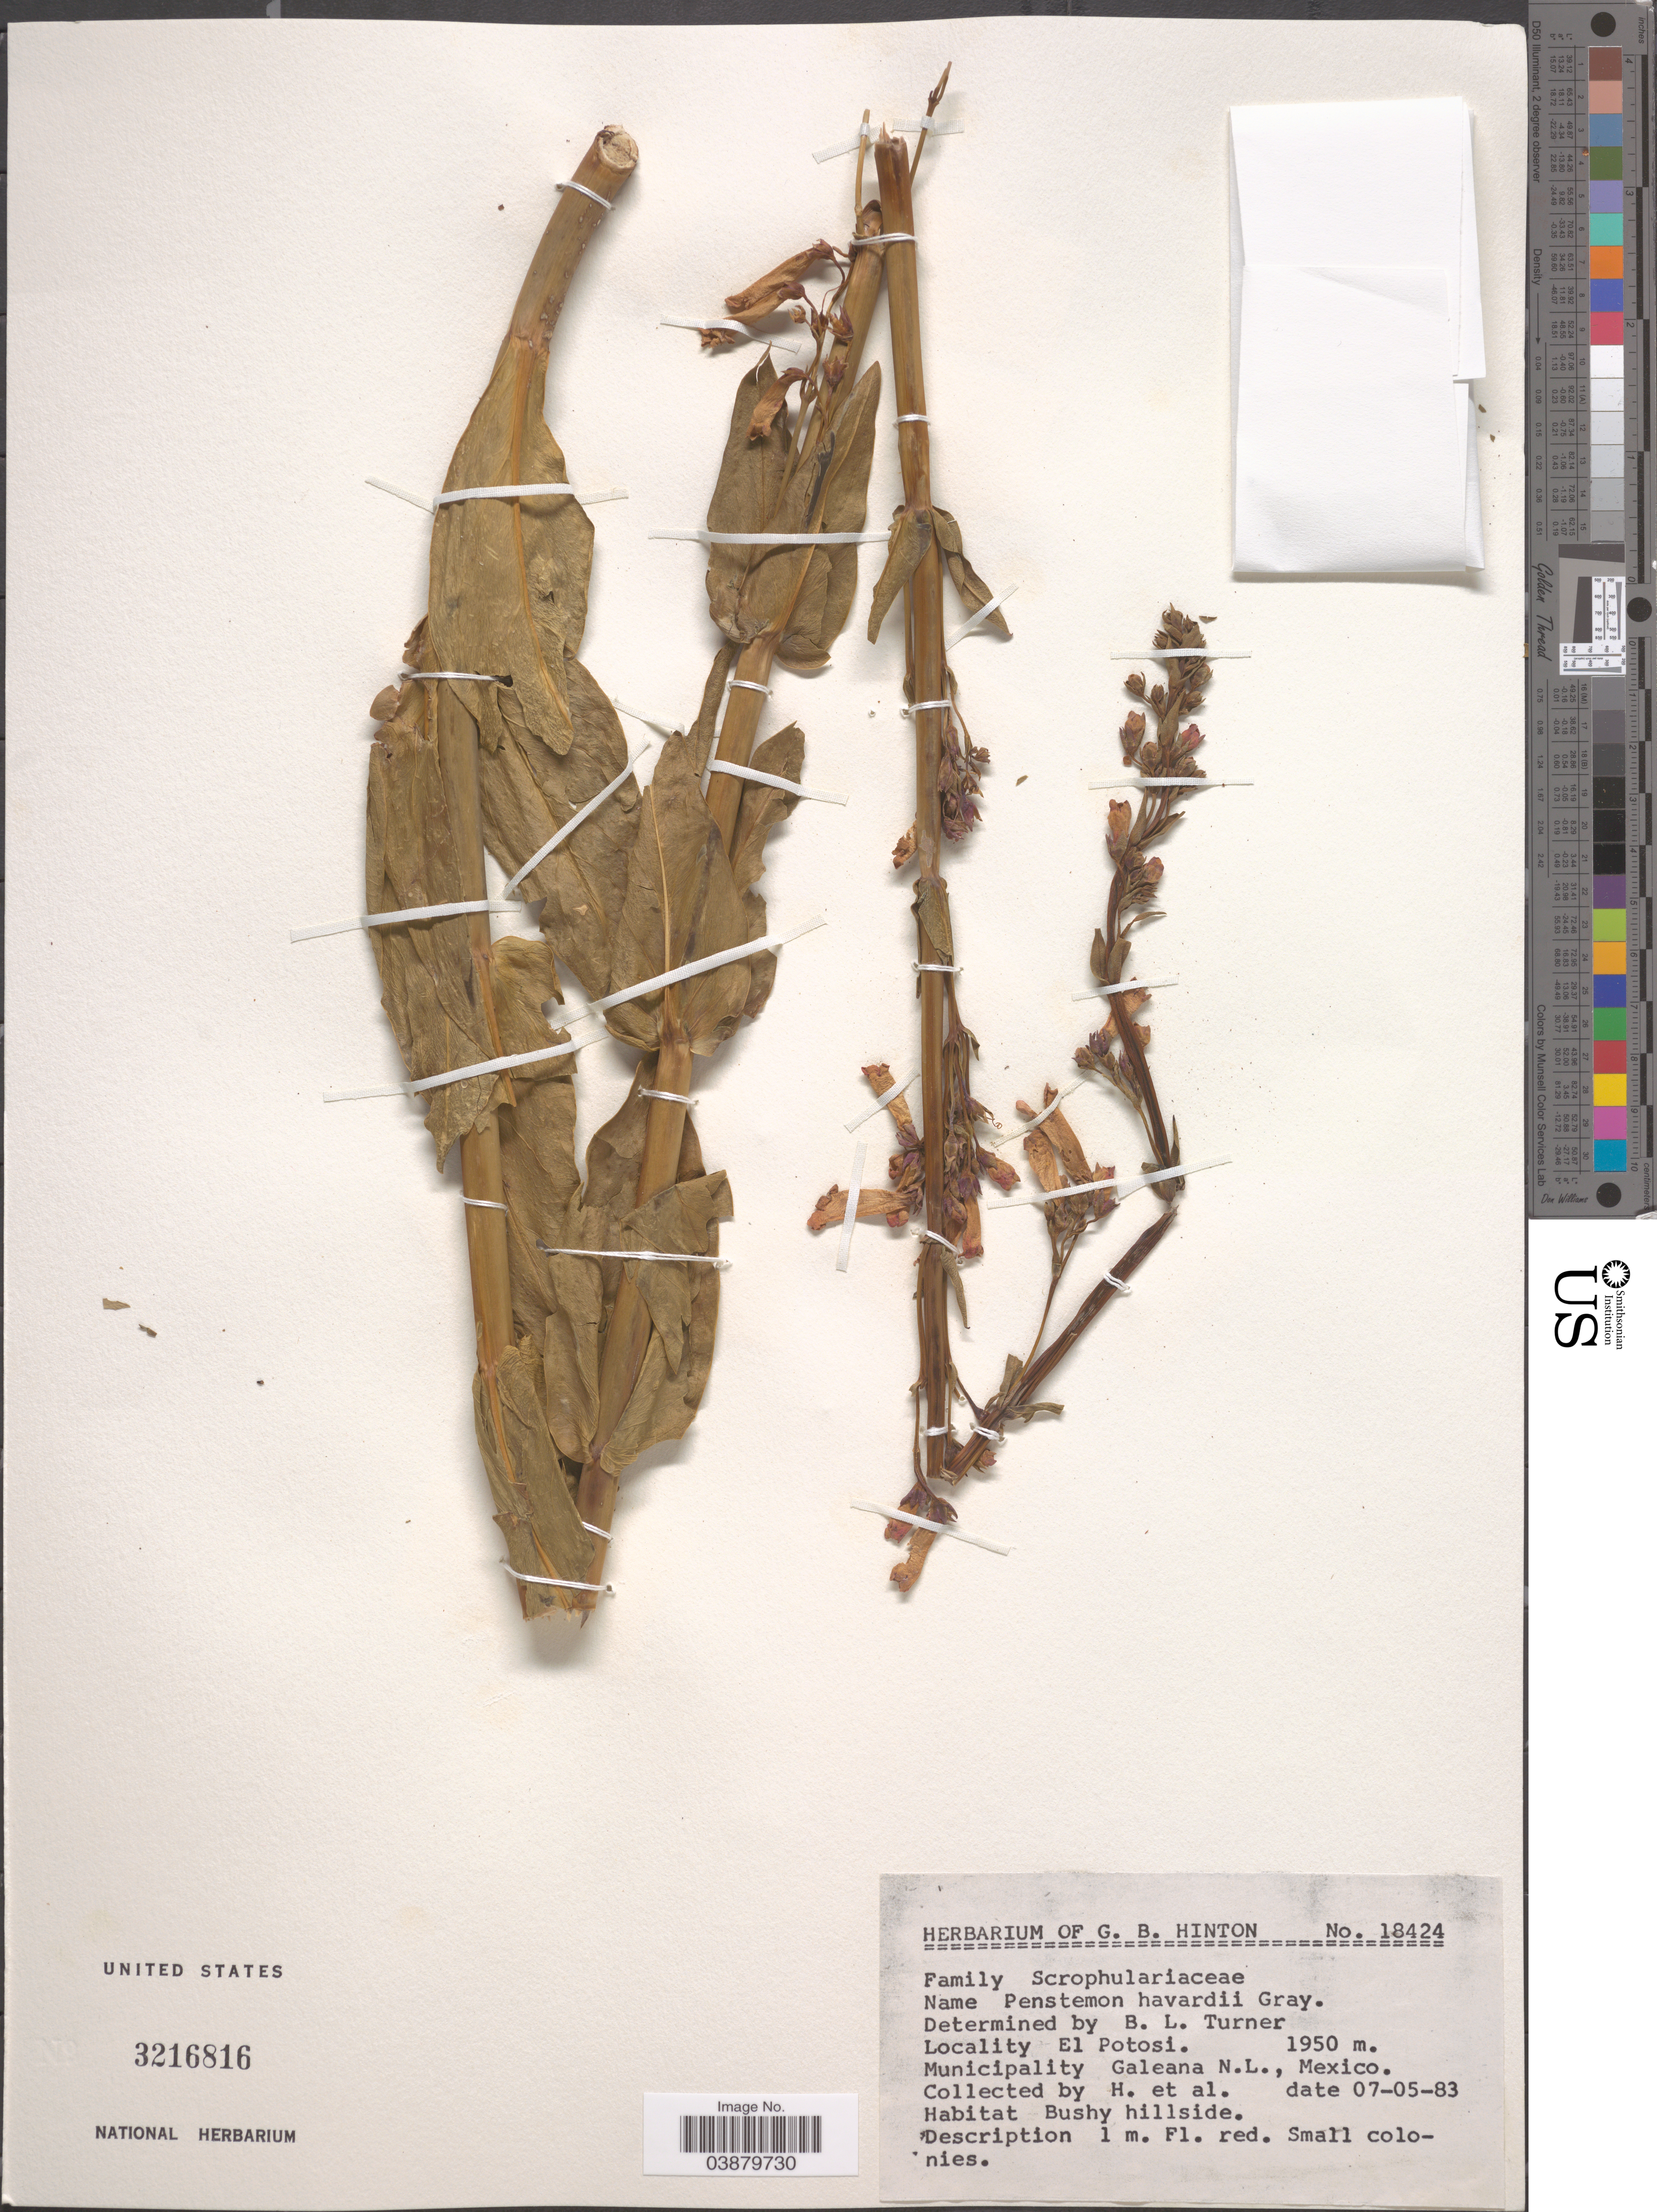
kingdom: Plantae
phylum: Tracheophyta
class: Magnoliopsida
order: Lamiales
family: Plantaginaceae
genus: Penstemon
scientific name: Penstemon havardii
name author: A. Gray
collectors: G. B. Hinton & et al.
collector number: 18424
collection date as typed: Transcribed d/m/y: 7/5/83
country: Mexico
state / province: Nuevo León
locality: El Potosi. Municipality Galeana N.L.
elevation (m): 1950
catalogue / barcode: US 3216816